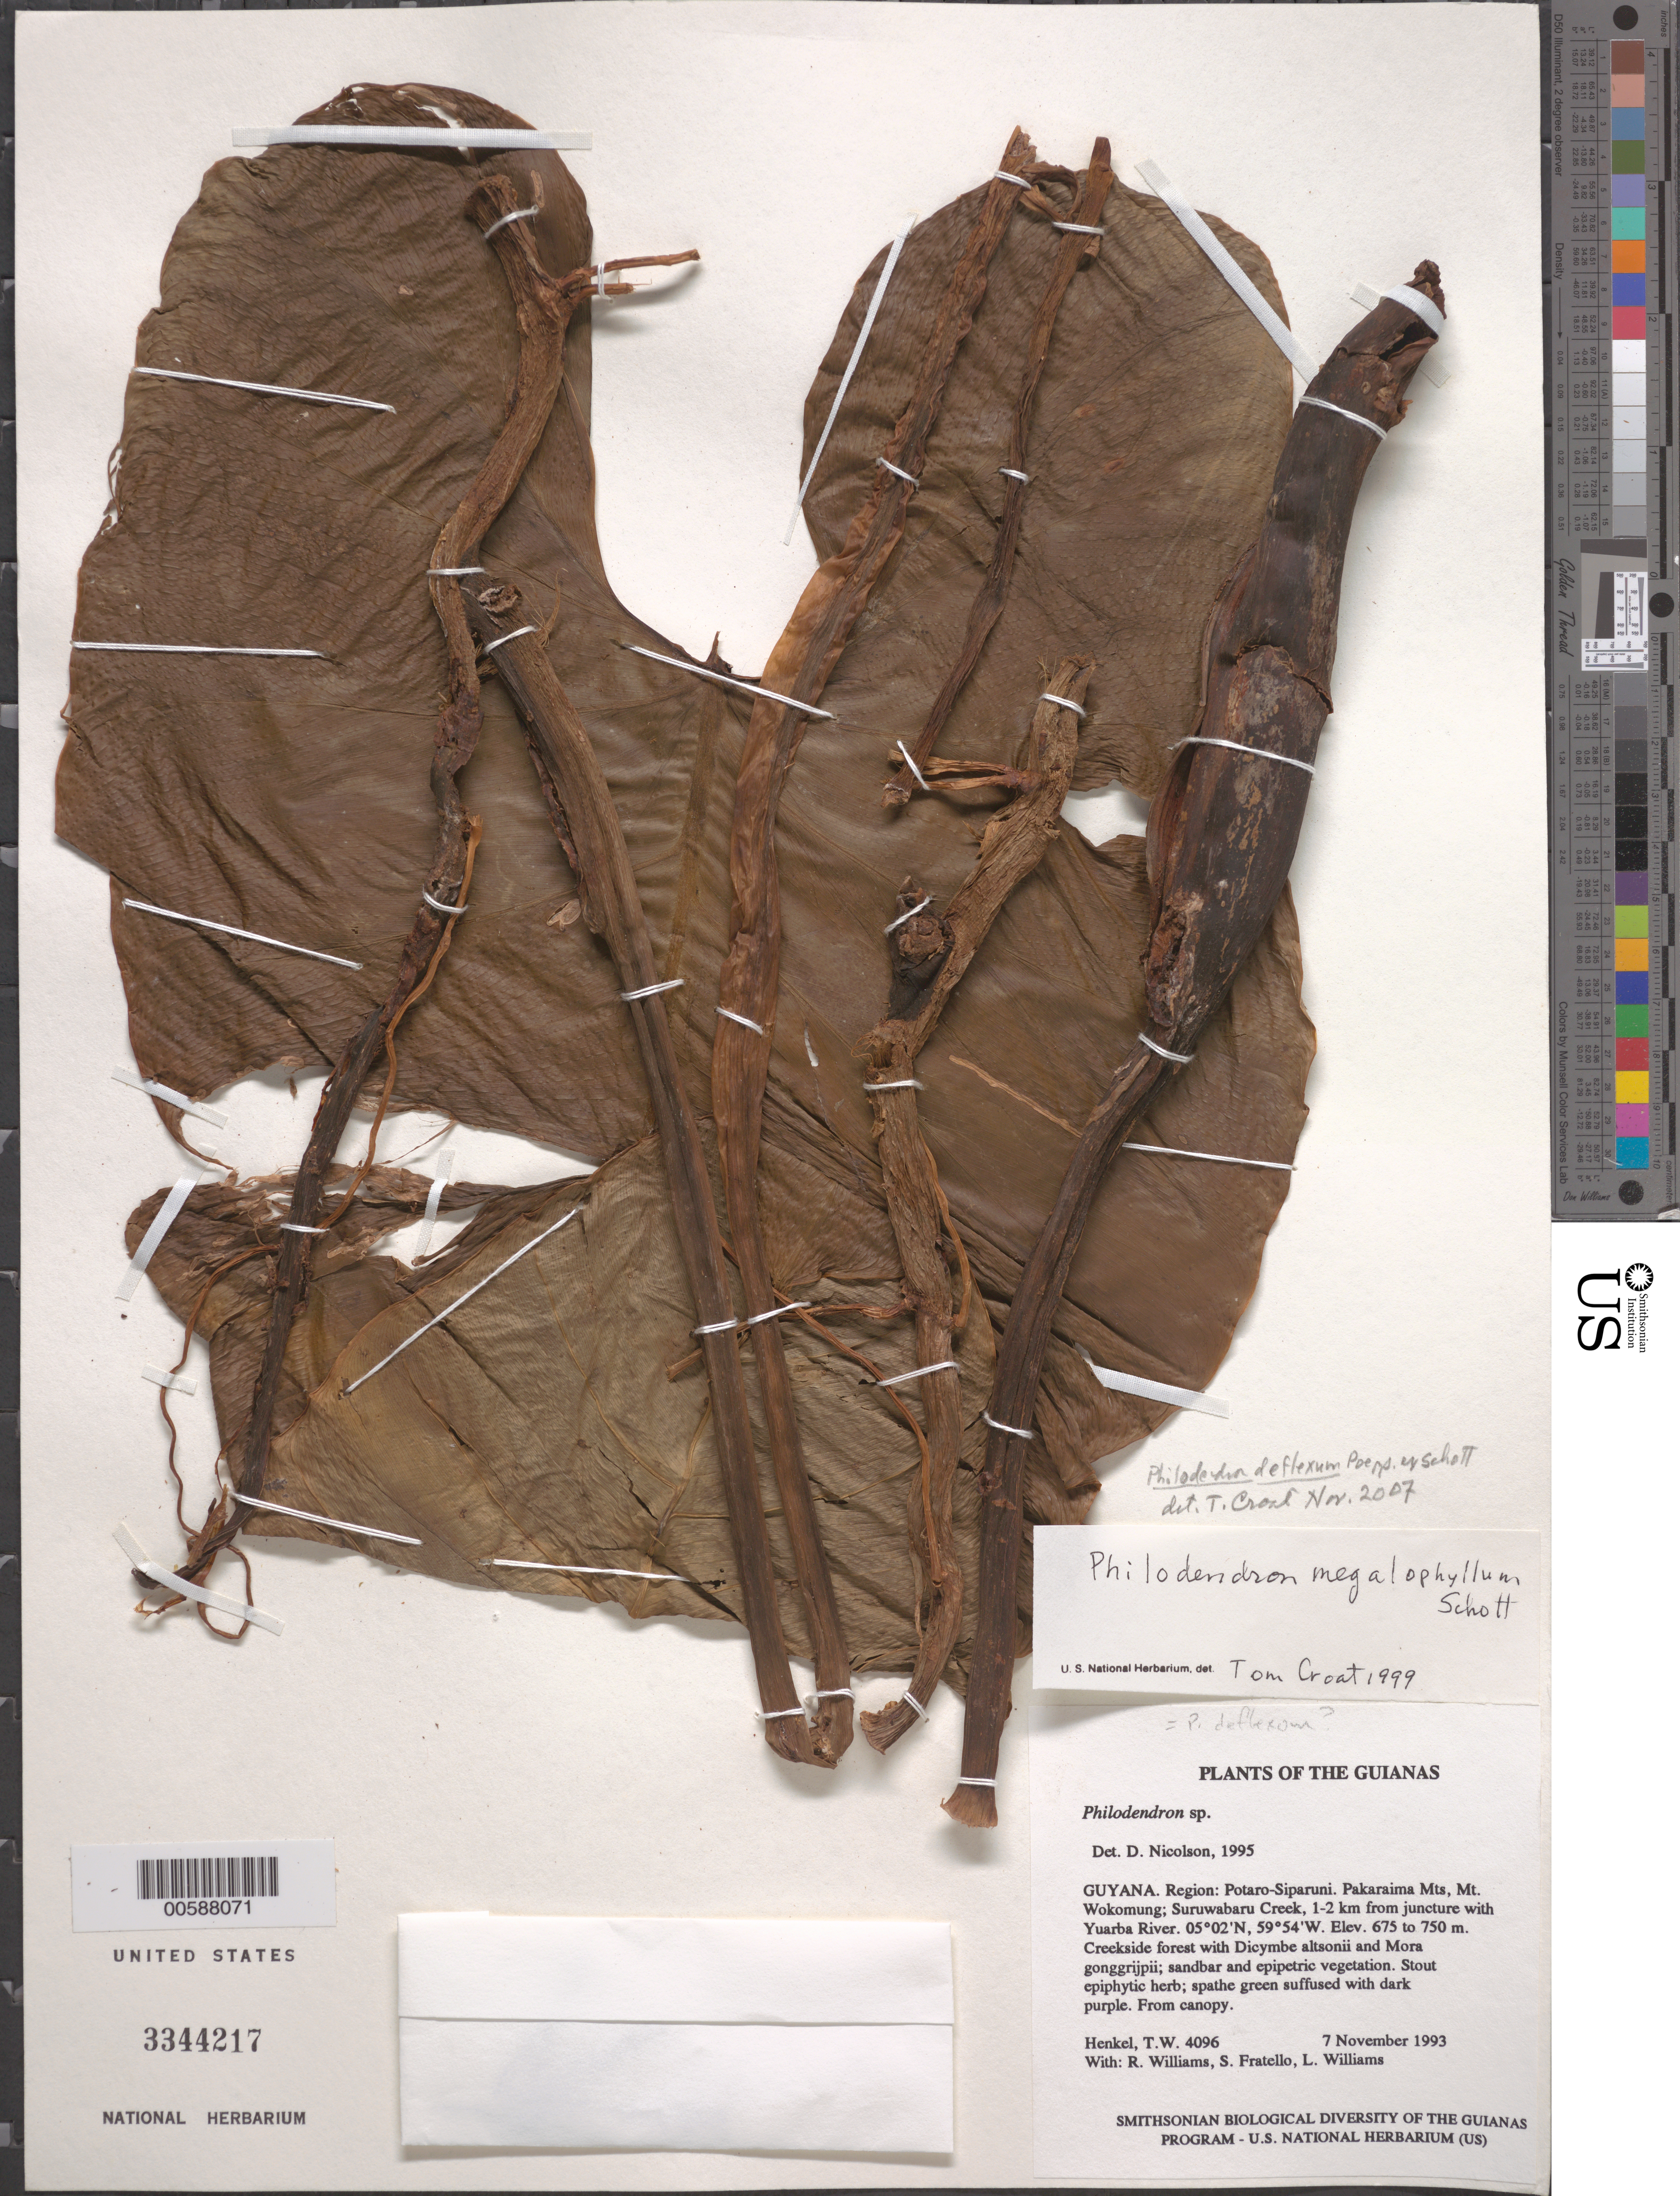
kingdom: Plantae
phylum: Tracheophyta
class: Liliopsida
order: Alismatales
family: Araceae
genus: Philodendron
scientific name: Philodendron deflexum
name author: Poepp. ex Schott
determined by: Croat, Thomas B., Missouri Botanical Garden (MO)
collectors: T. Henkel, R. Williams, S. Fratello & L. Williams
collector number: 4096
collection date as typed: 7 November 1993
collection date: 1993-11-07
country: Guyana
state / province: Potaro-Siparuni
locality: Pakaraima Mts, Mt. Wokomung; Suruwabaru Creek, 1-2 km from juncture with Yuarba River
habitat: Creekside forest with Dicymbe altsonii and Mora gonggrijpii; sandbar and epipetric vegetation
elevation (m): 675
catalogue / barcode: US 3344217